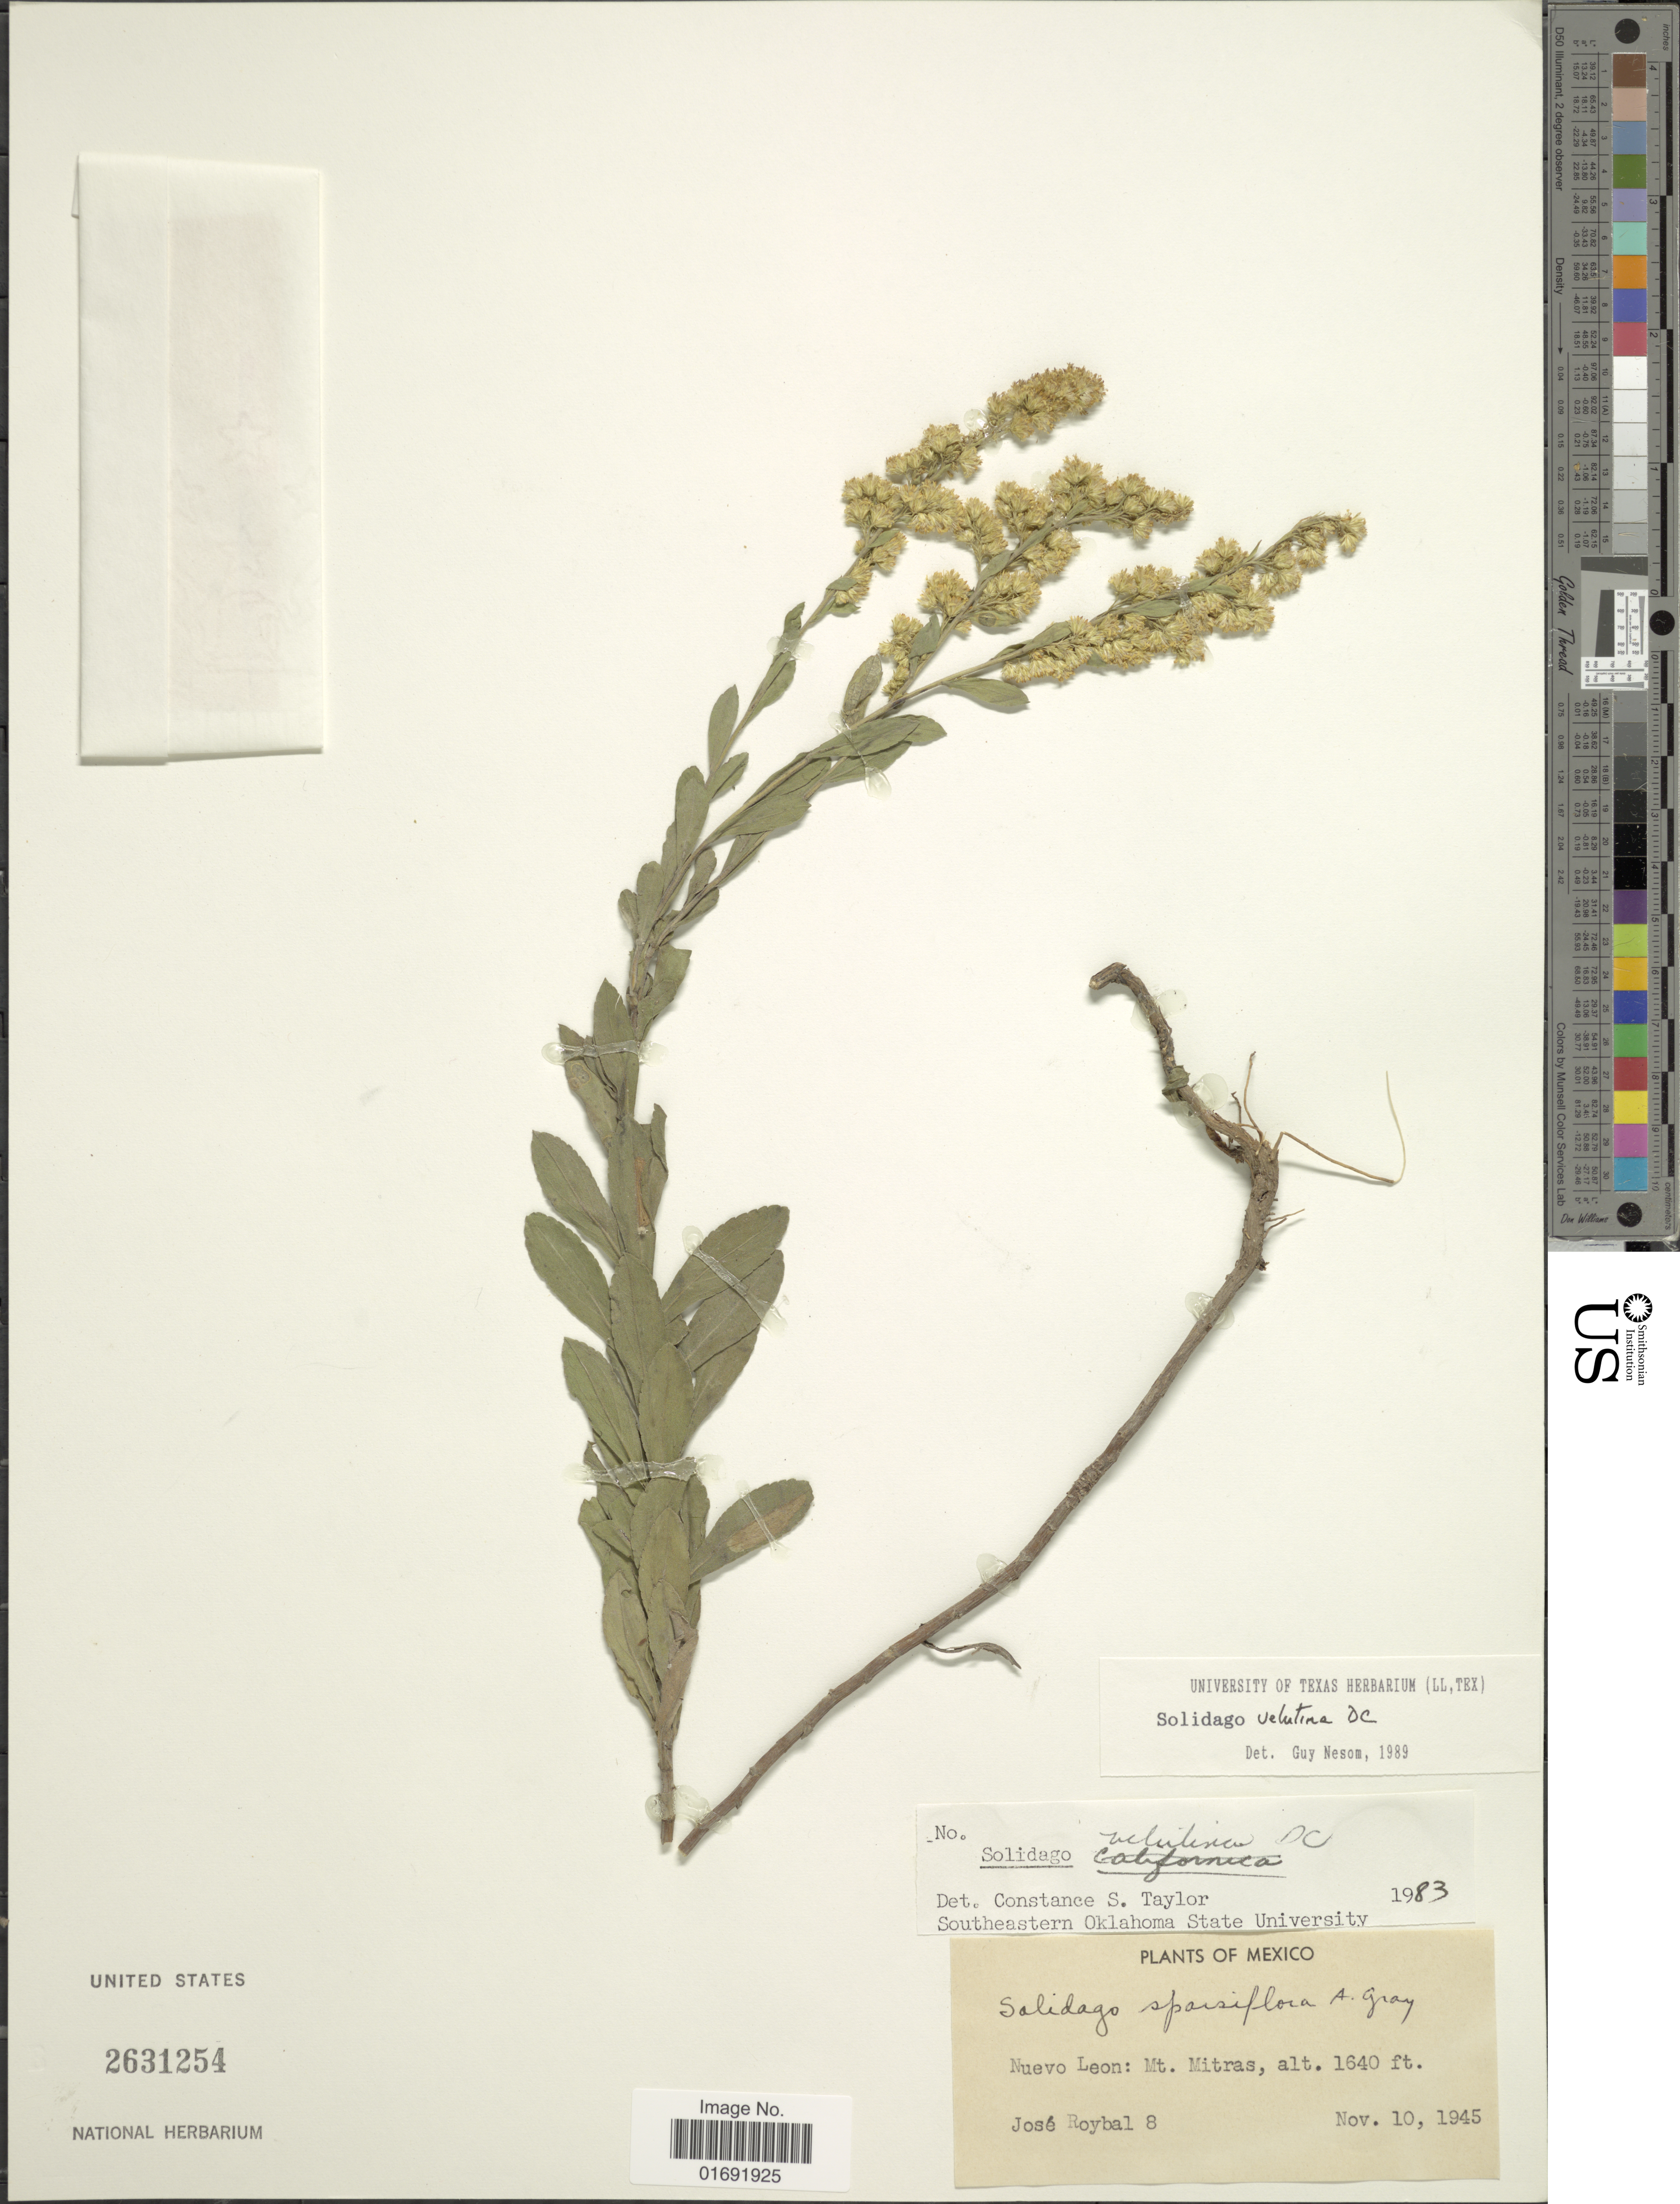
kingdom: Plantae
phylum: Tracheophyta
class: Magnoliopsida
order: Asterales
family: Asteraceae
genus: Solidago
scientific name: Solidago velutina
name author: DC.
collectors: J. J. Roybal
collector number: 8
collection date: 1945-11-10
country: Mexico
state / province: Nuevo León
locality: Mt. Mitras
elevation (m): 500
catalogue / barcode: US 2631254